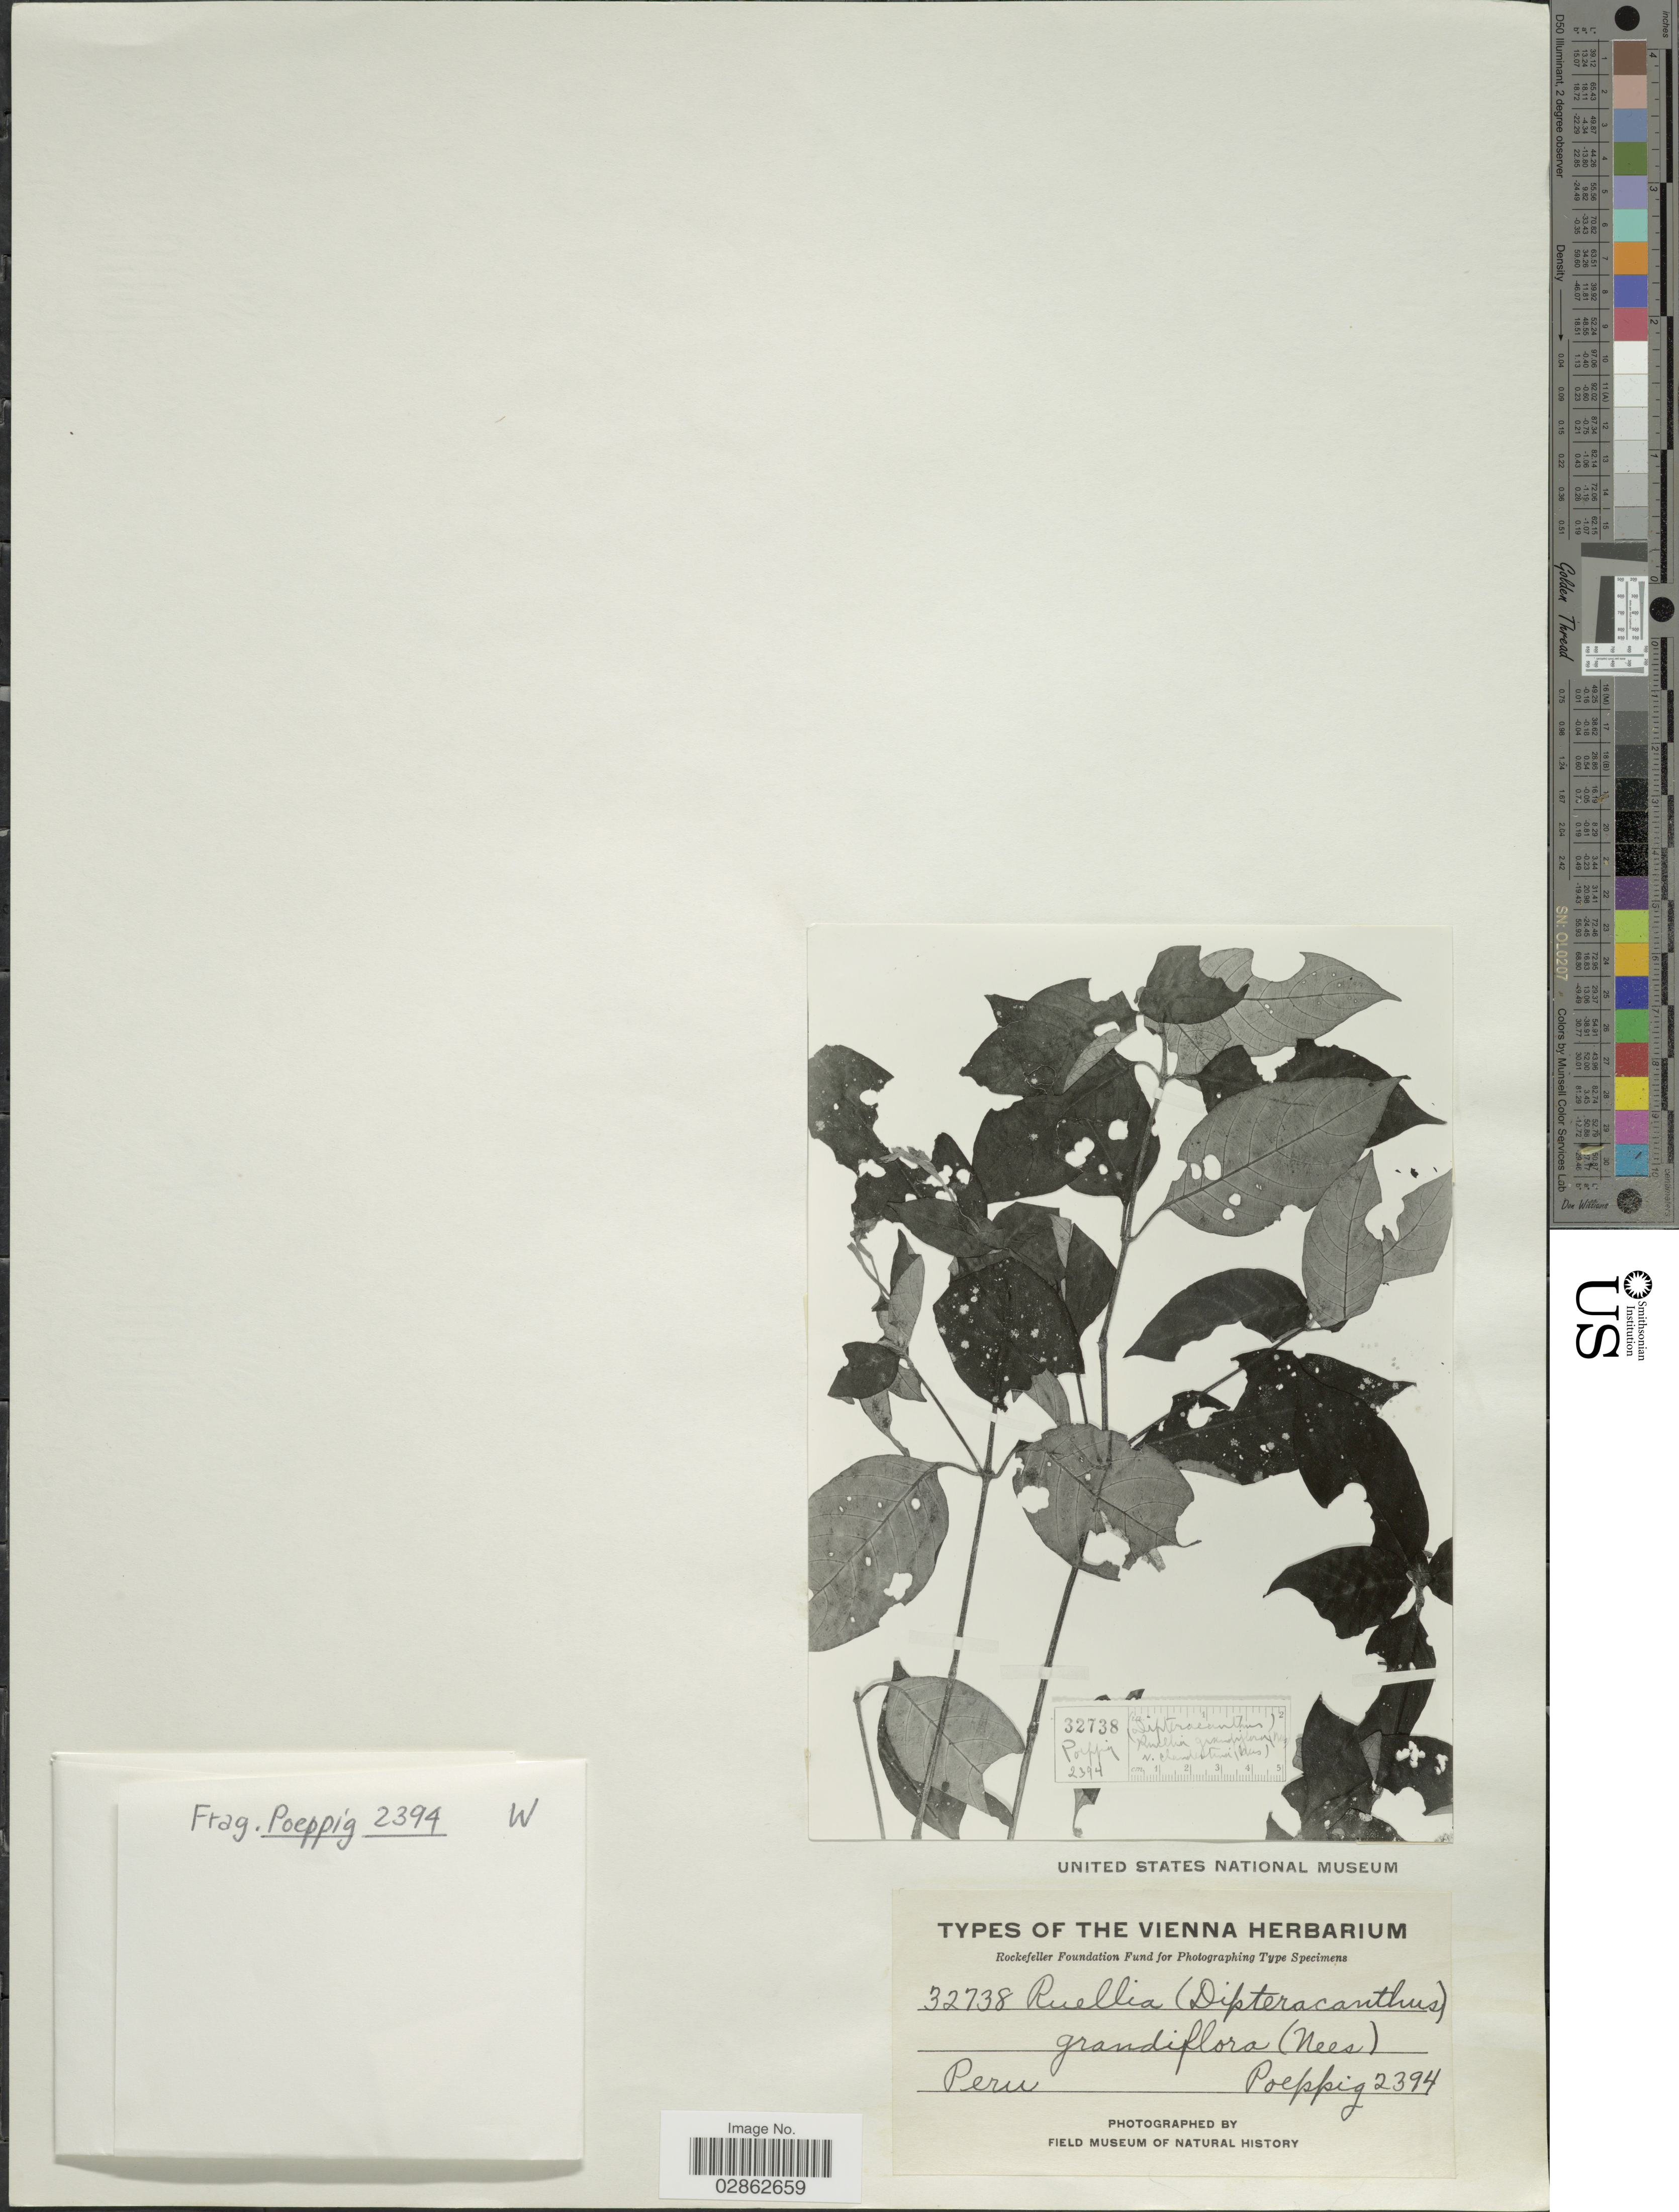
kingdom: Plantae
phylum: Tracheophyta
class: Magnoliopsida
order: Lamiales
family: Acanthaceae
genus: Ruellia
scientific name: Ruellia yurimaguensis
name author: Lindau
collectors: Poeppig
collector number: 2394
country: Peru